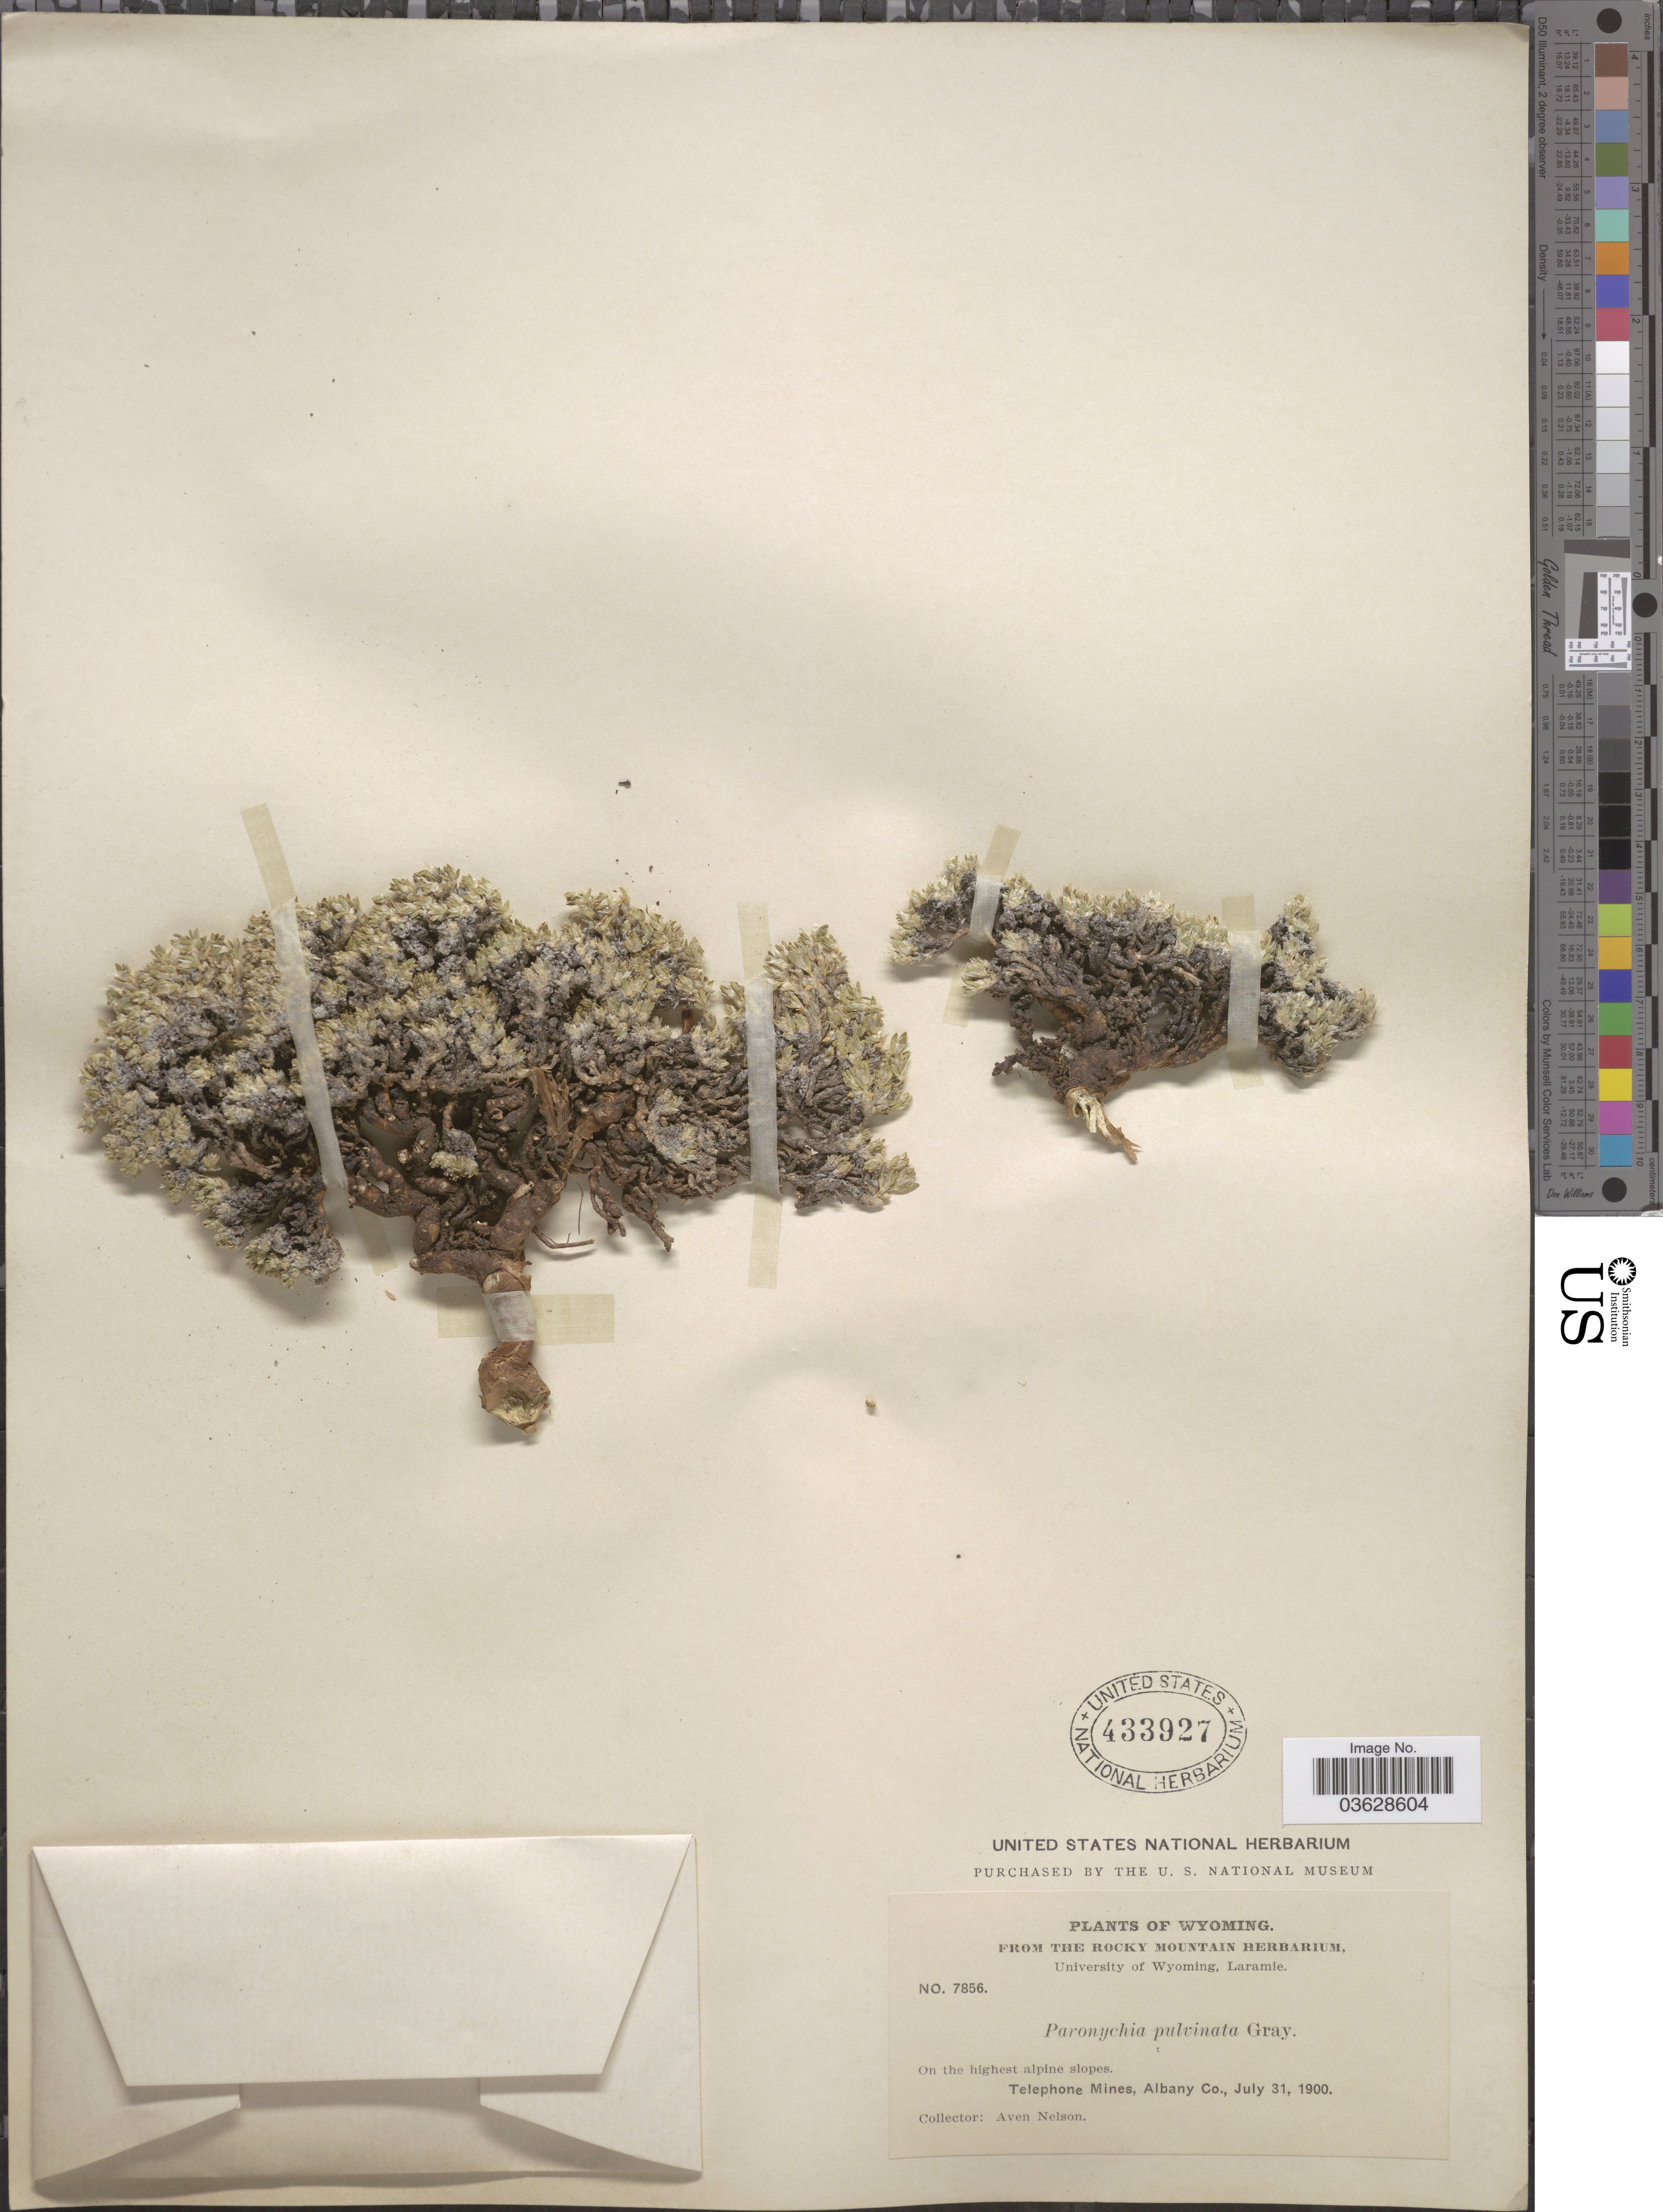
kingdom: Plantae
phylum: Tracheophyta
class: Magnoliopsida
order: Caryophyllales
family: Caryophyllaceae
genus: Paronychia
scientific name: Paronychia pulvinata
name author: A. Gray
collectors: A. Nelson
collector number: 7856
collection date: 1900-07-31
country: United States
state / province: Wyoming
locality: Telephone Mines, Albany Co.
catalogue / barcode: US 433927